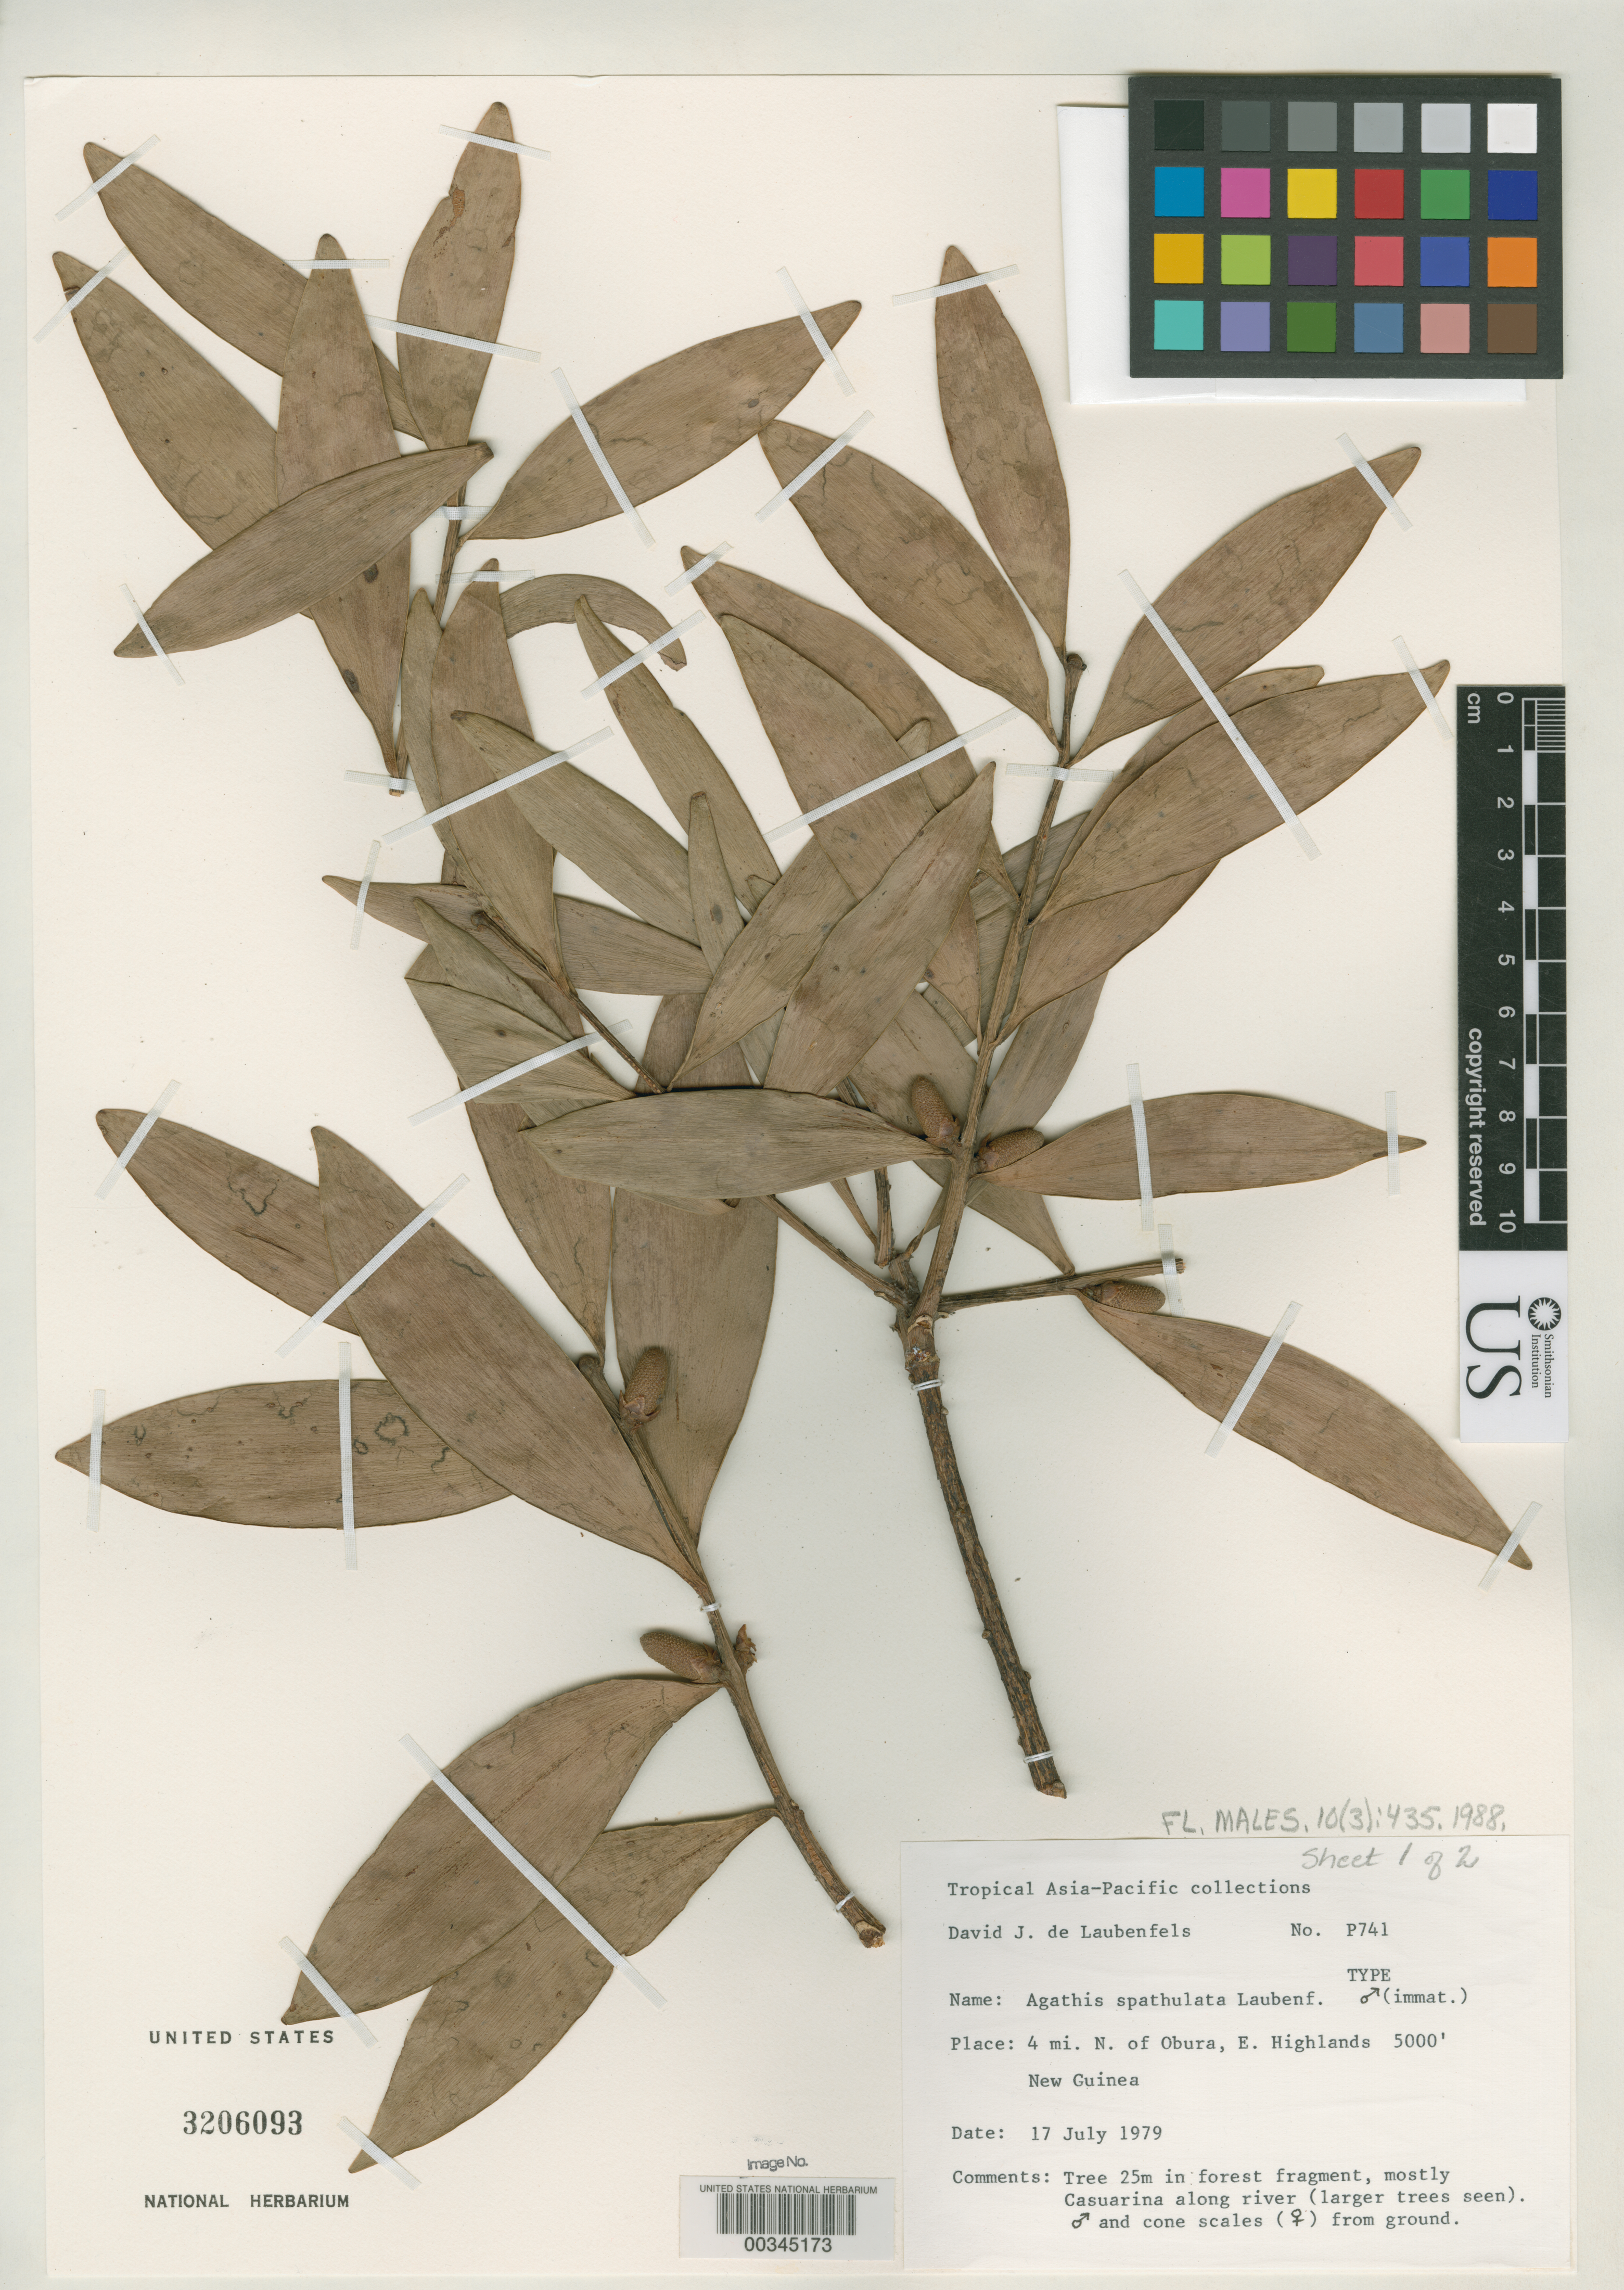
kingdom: Plantae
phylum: Tracheophyta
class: Pinopsida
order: Pinales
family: Araucariaceae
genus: Agathis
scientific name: Agathis spathulata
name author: de Laub.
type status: Isotype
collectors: D. J. de Laubenfels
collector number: P741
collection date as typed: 17 Jul 1979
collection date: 1979-07-17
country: Papua New Guinea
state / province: Eastern Highlands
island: New Guinea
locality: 4 mi N of Obura.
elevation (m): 1524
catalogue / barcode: US 3206093